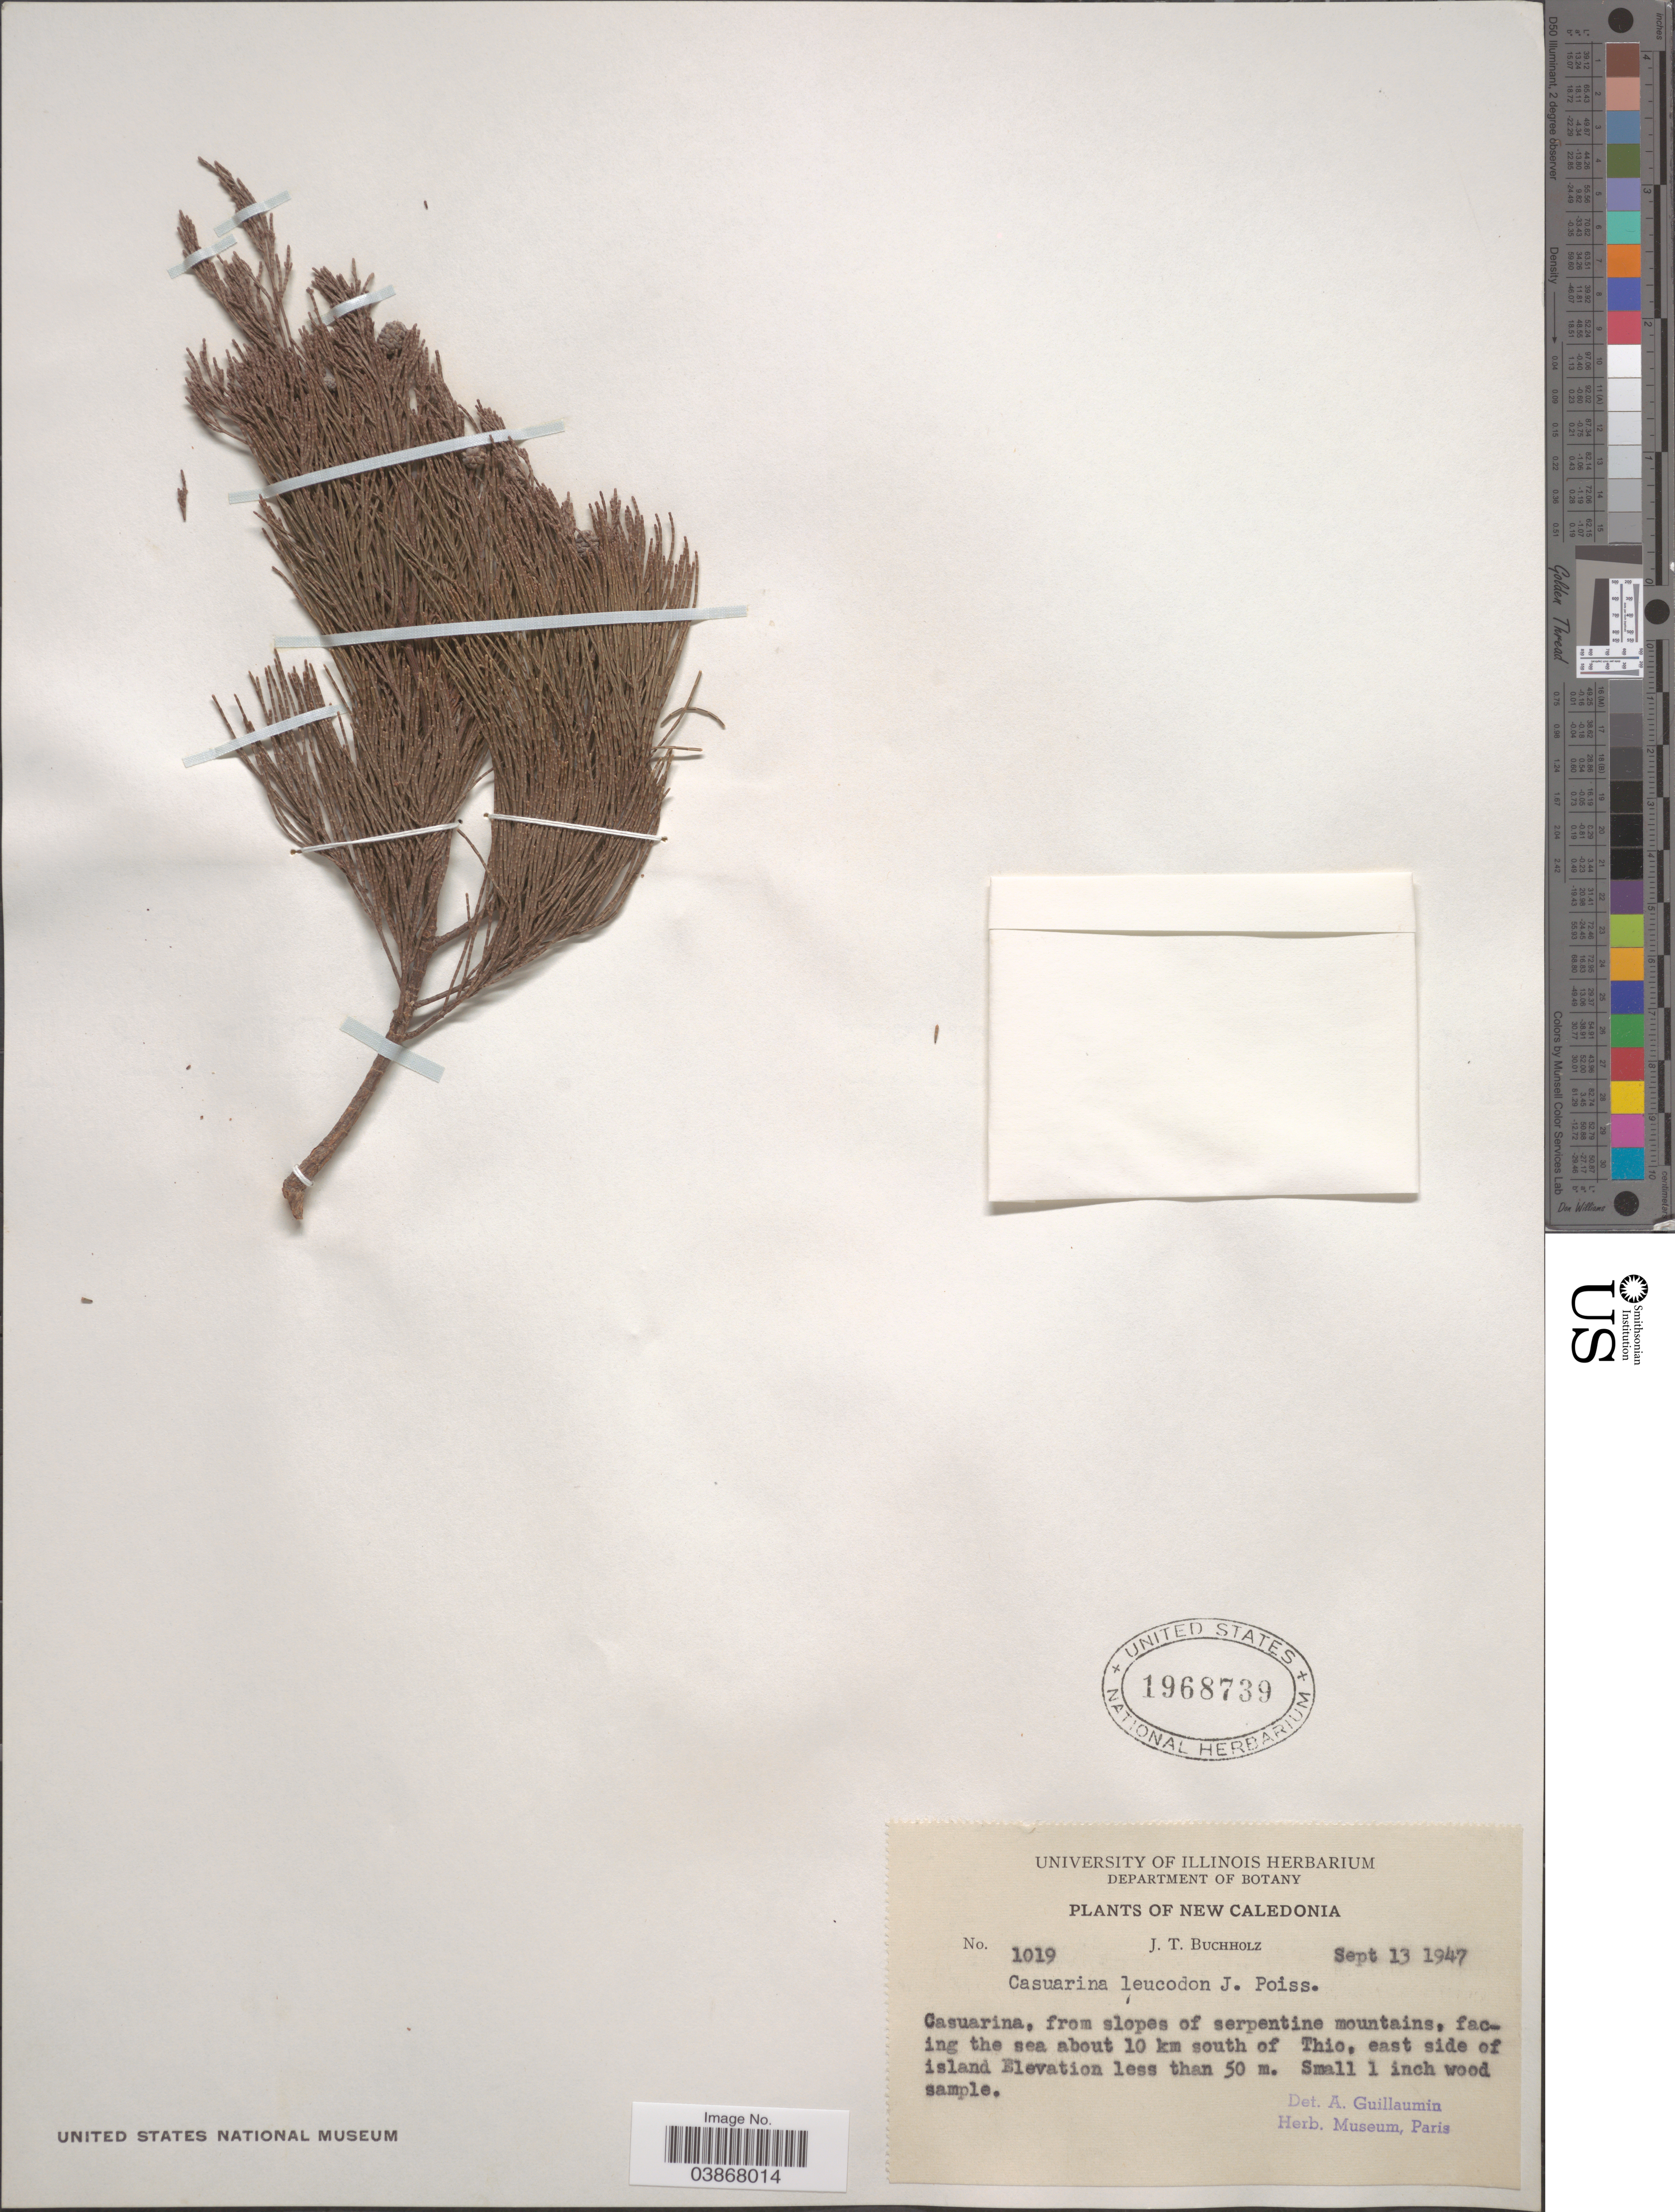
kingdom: Plantae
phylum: Tracheophyta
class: Magnoliopsida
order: Fagales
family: Casuarinaceae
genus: Gymnostoma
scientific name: Gymnostoma leucodon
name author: (Poiss.) L.A.S. Johnson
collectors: J. T. Buchholz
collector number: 1019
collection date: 1947-09-13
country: New Caledonia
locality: Slopes of serpentine mountains, facing the sea about 10 km south of Thio, east side of island.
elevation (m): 50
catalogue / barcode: US 1968739